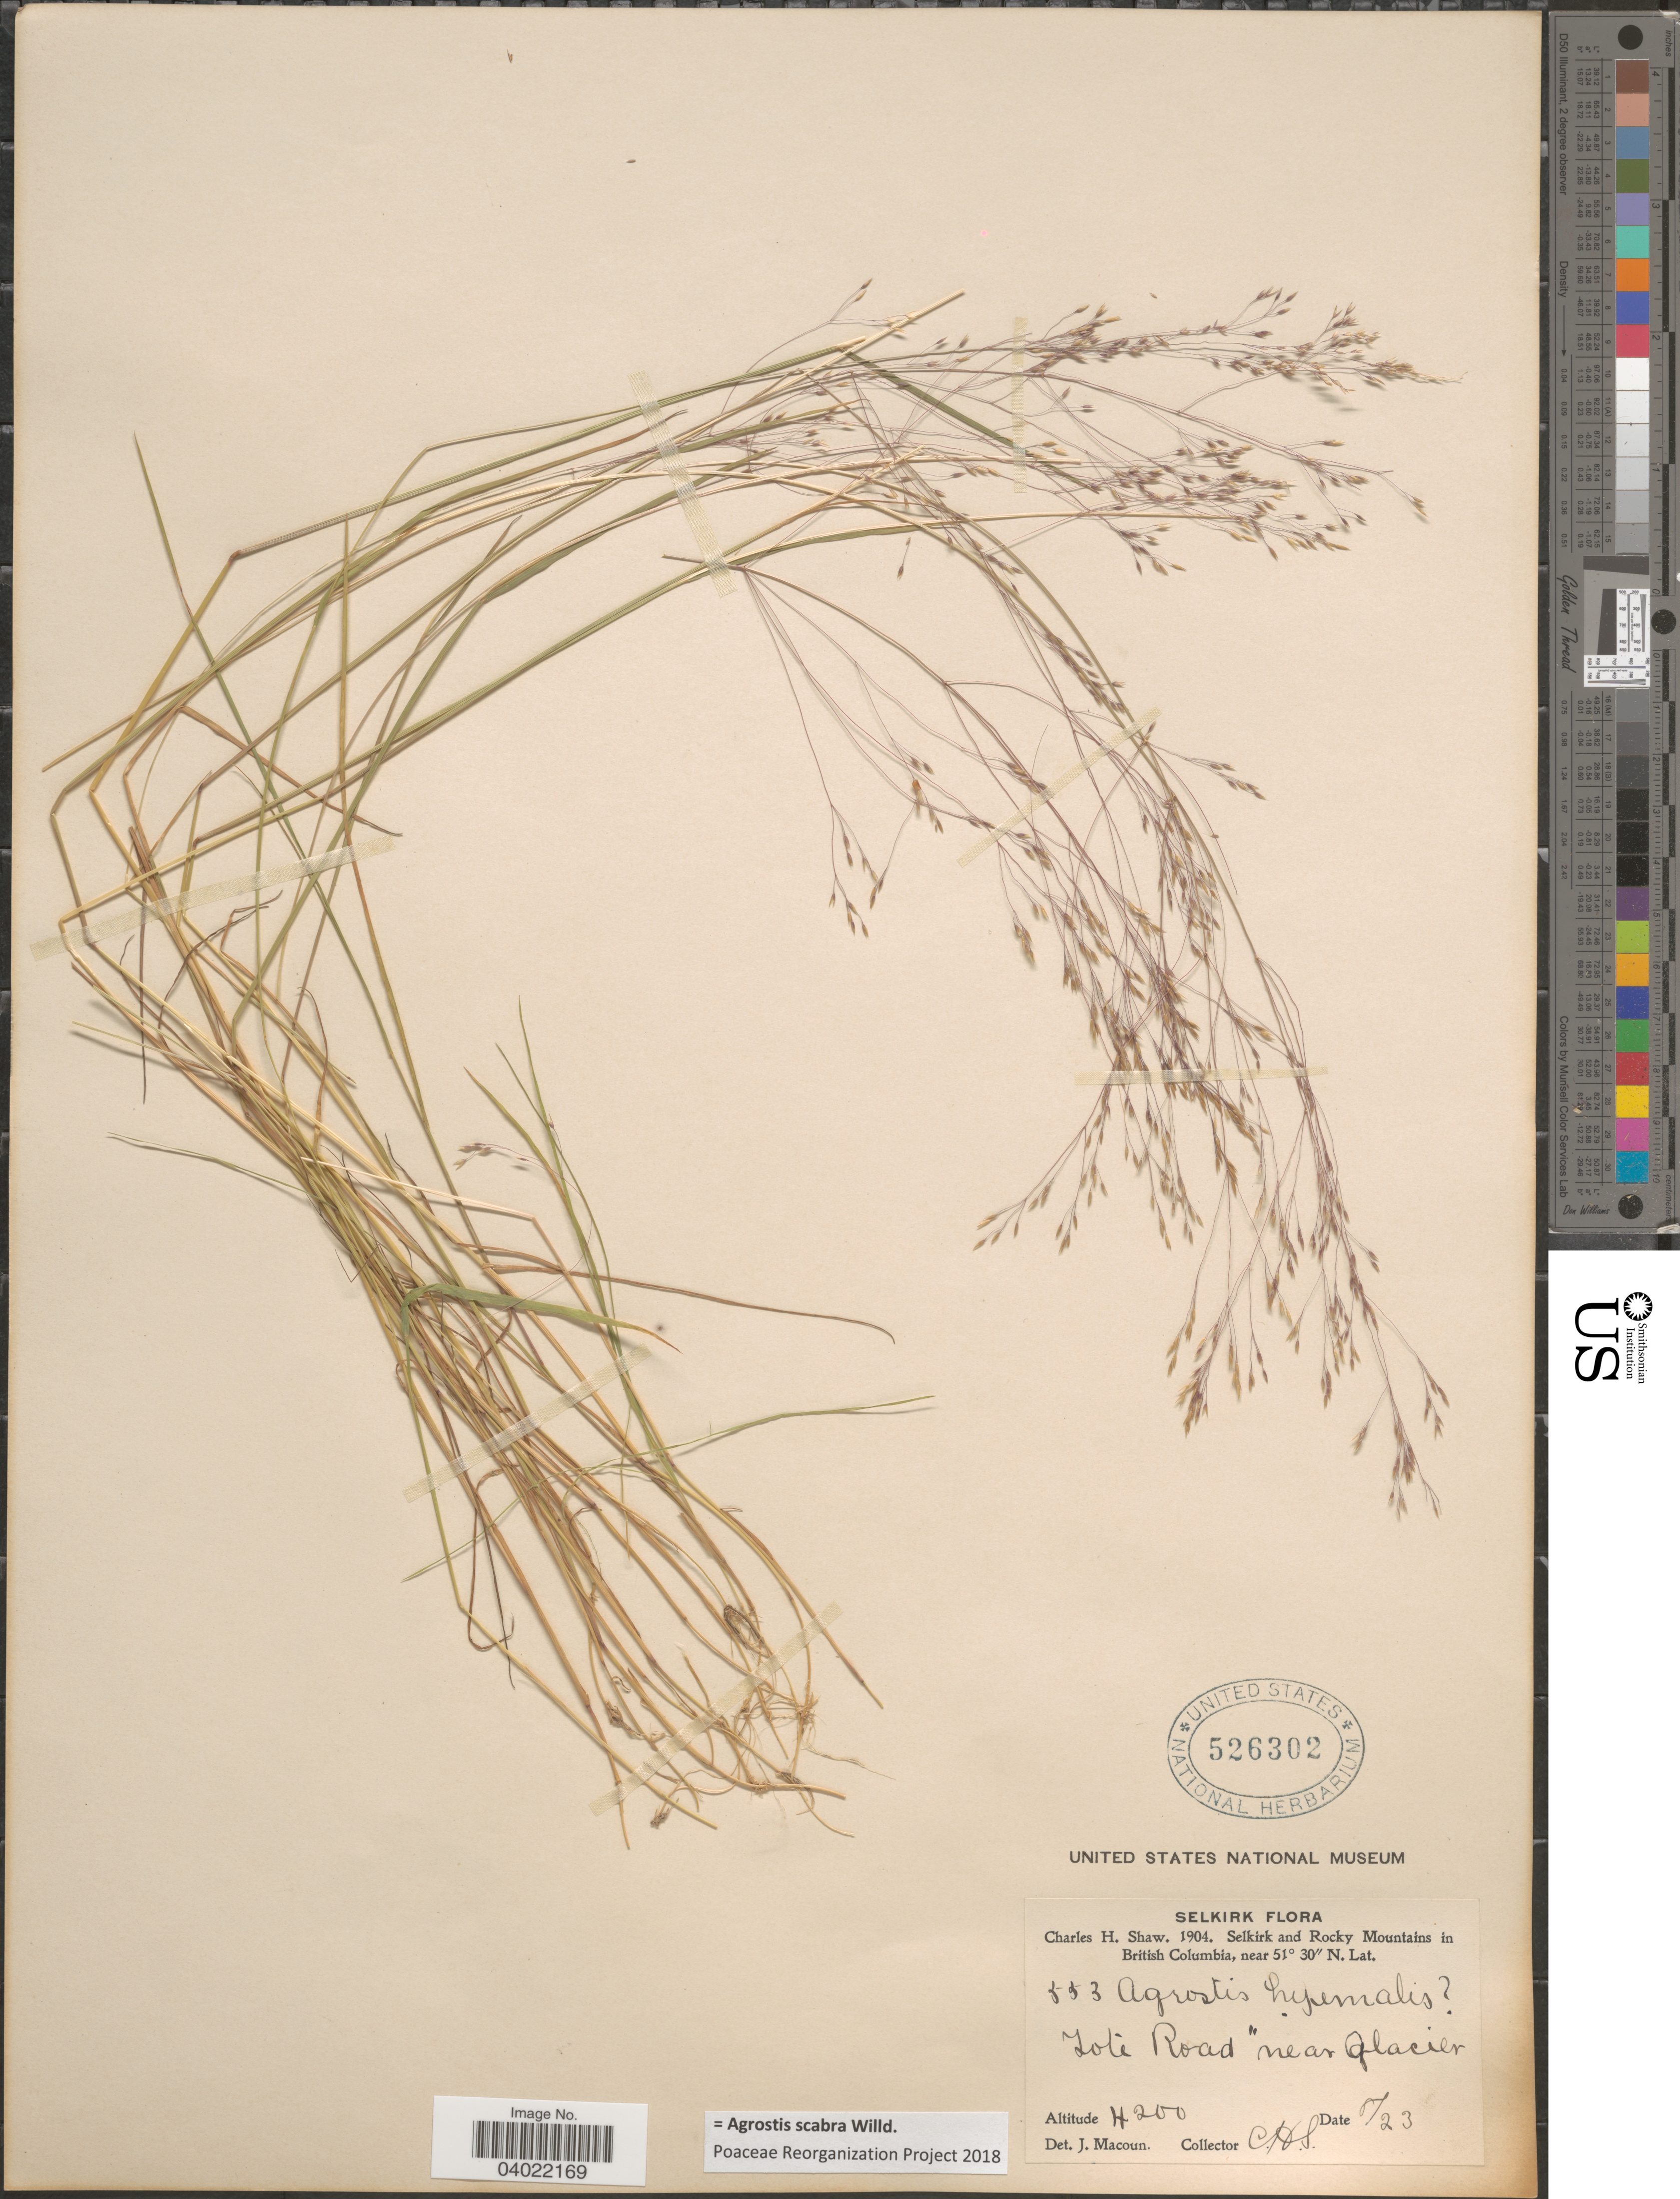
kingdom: Plantae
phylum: Tracheophyta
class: Liliopsida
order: Poales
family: Poaceae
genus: Agrostis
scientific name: Agrostis scabra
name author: Willd.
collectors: C. H. Shaw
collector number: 553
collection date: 1904-08-23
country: Canada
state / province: British Columbia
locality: Selkirk. Selkirk and Rocky Mountains. Tote Road near Glacier.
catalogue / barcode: US 526302